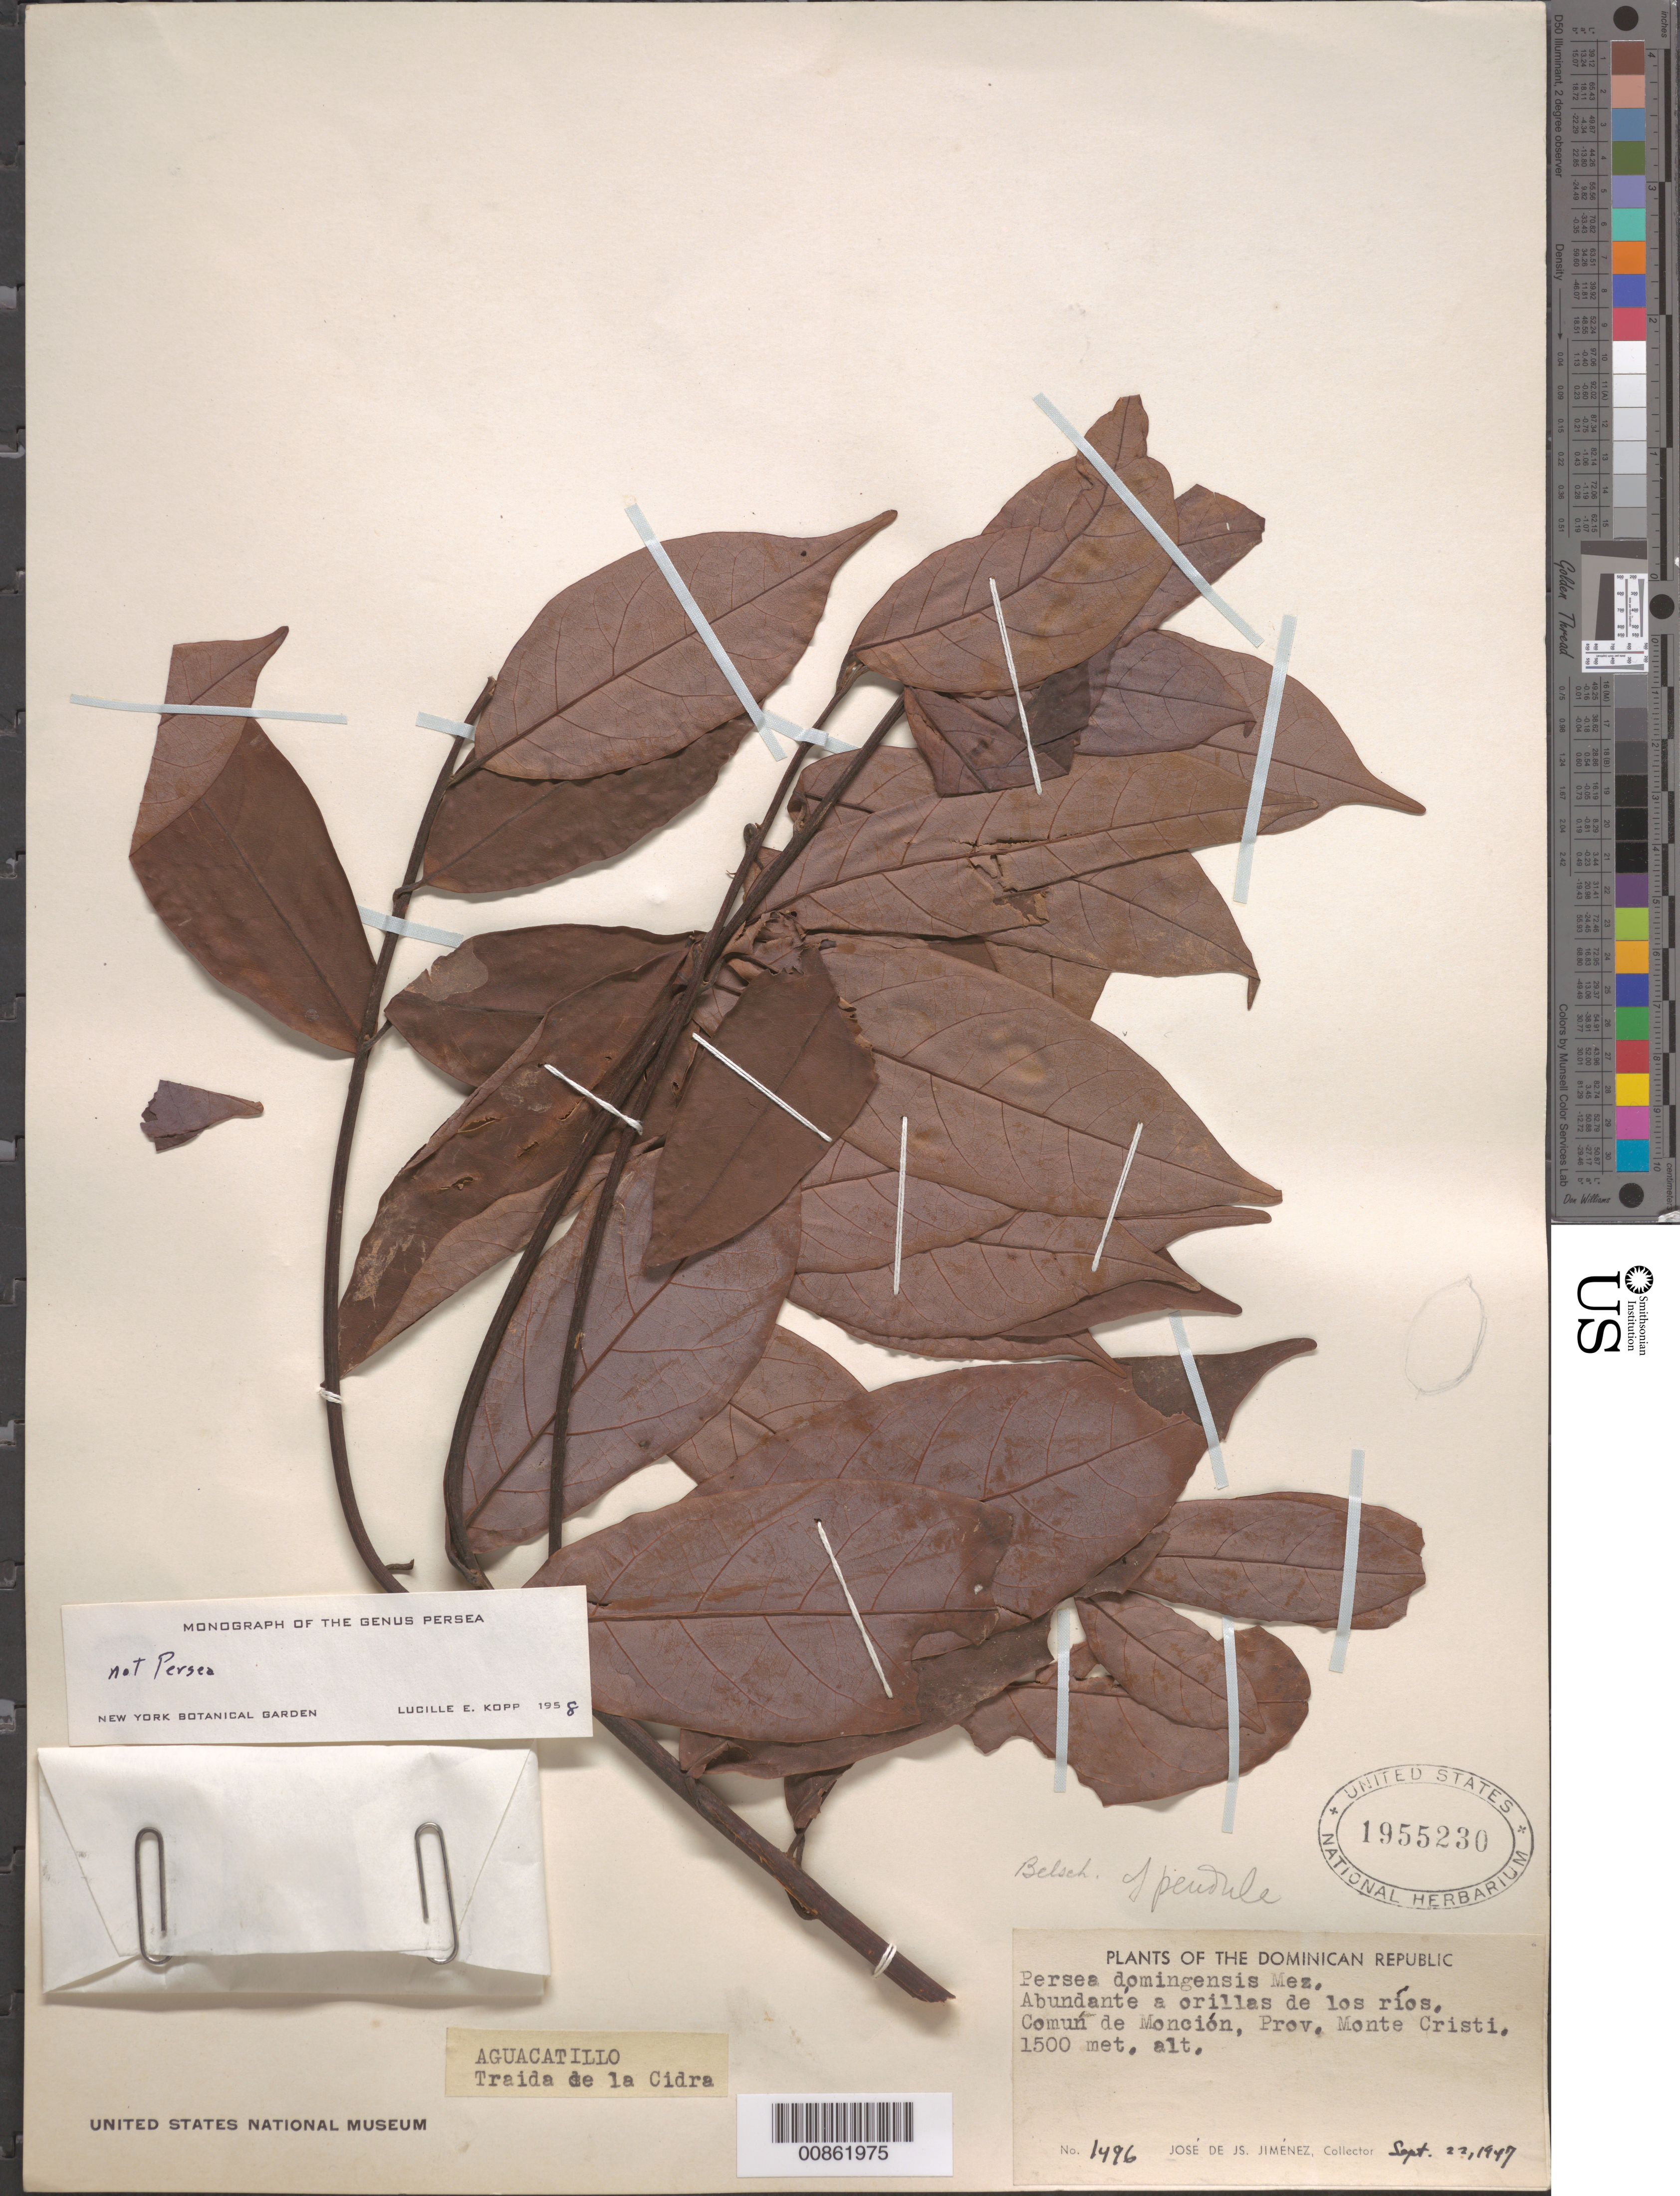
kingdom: Plantae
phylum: Tracheophyta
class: Magnoliopsida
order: Laurales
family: Lauraceae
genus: Beilschmiedia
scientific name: Beilschmiedia pendula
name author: (Sw.) Hemsl.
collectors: J. J. Jiménez Almonte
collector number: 1496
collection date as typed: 22 Sep 1947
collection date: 1947-09-22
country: Dominican Republic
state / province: Monte Cristi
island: Hispaniola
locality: La Cidra.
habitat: Abundante a orillas de los ríos.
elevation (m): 1500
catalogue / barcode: US 1955230